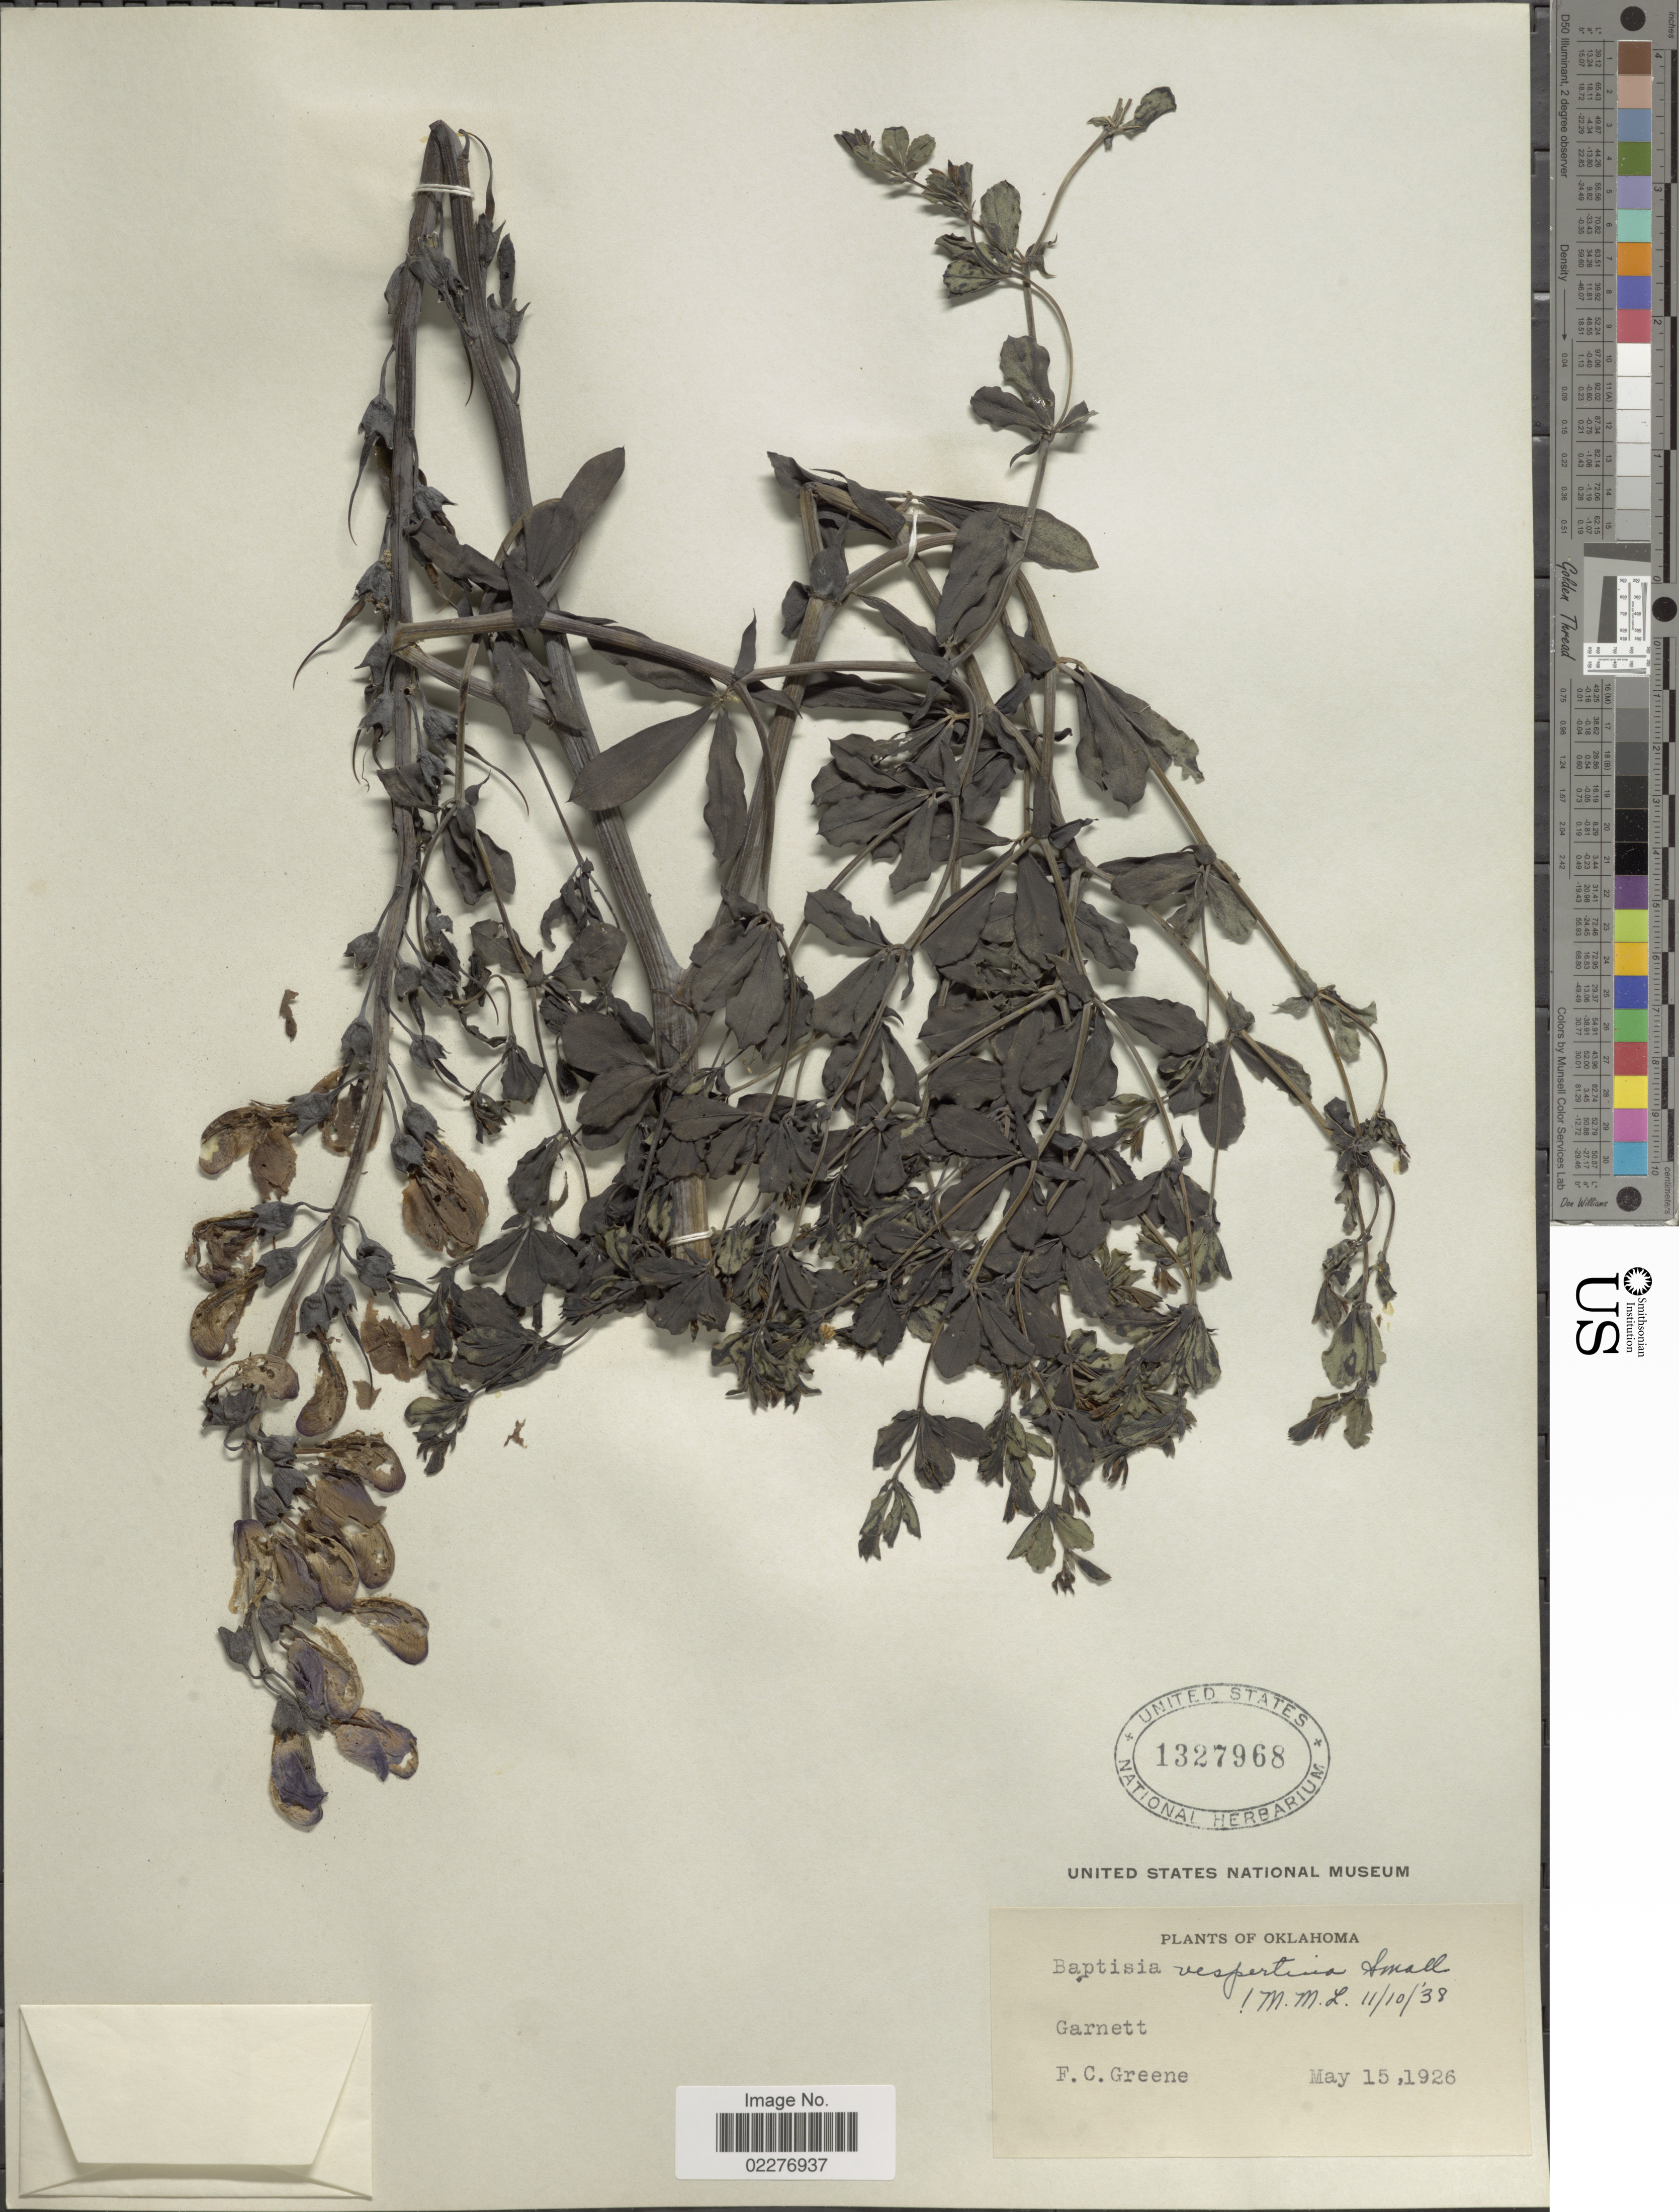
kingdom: Plantae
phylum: Tracheophyta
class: Magnoliopsida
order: Fabales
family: Fabaceae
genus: Baptisia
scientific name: Baptisia minor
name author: Lehm.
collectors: F. C. Greene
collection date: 1926-05-15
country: United States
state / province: Oklahoma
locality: Garnett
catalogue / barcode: US 1327968